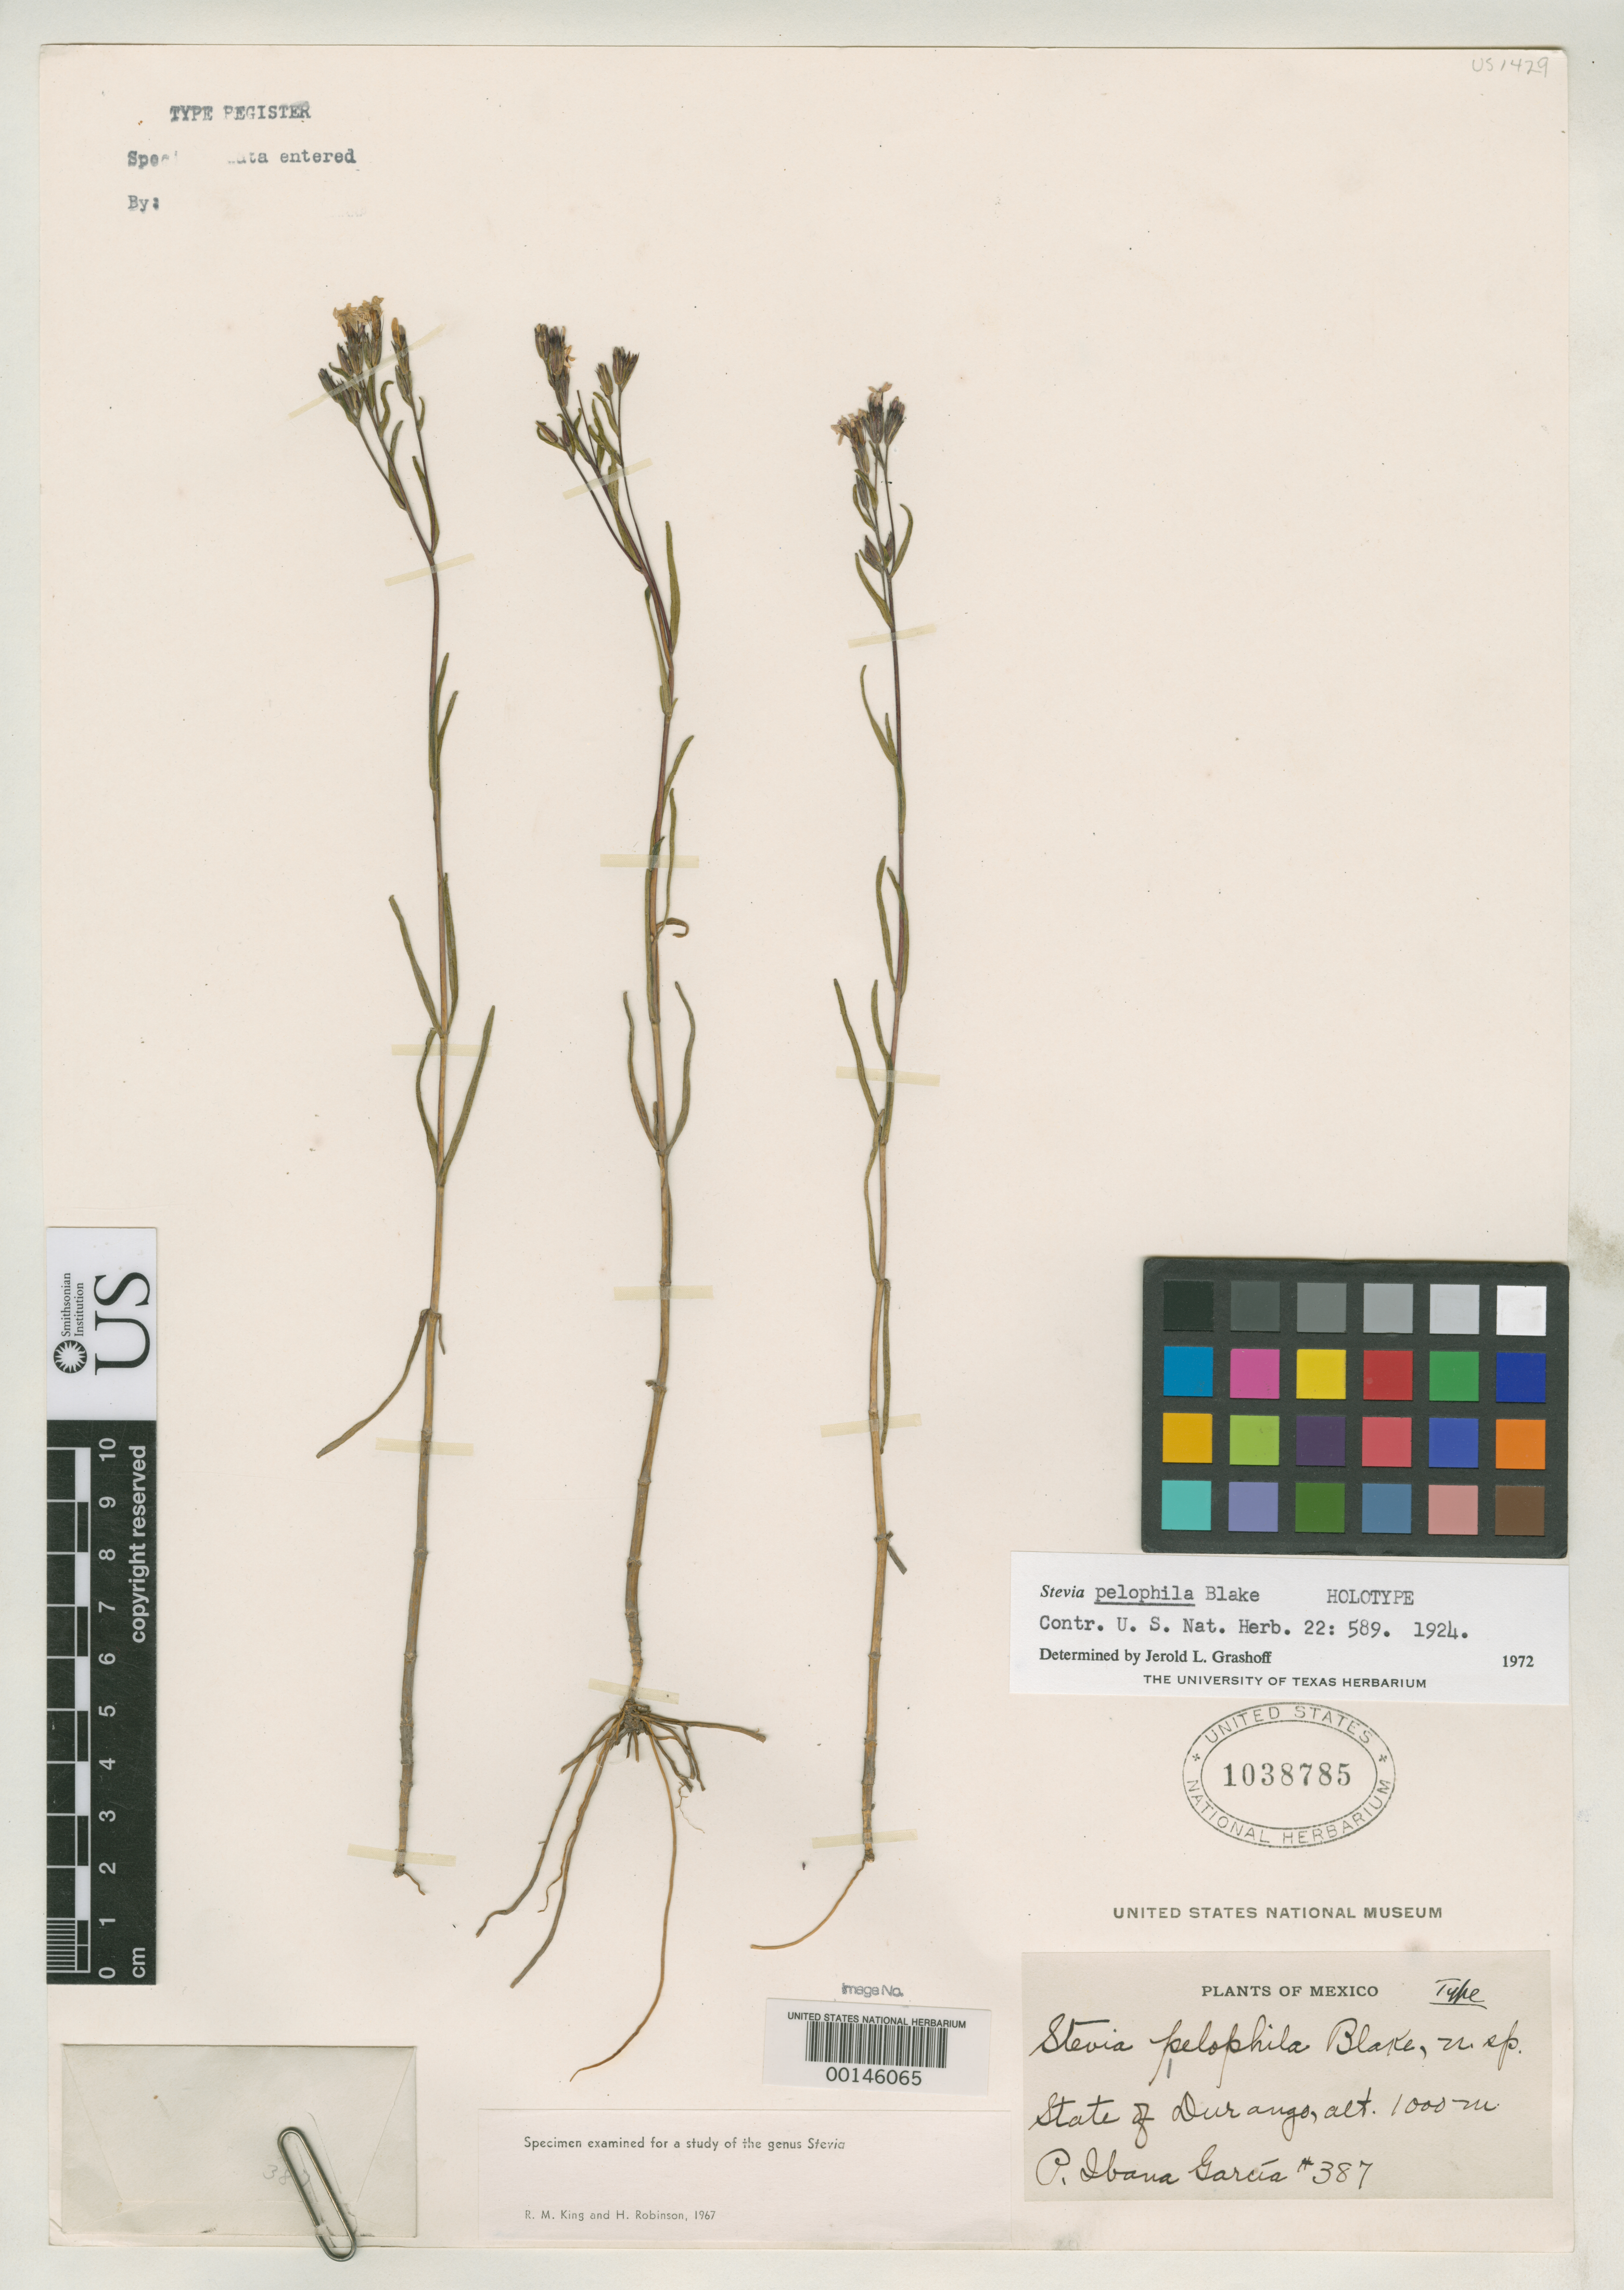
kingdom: Plantae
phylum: Tracheophyta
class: Magnoliopsida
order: Asterales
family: Asteraceae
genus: Stevia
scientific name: Stevia pelophila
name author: S.F. Blake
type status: Holotype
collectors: P. I. Garcia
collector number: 387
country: Mexico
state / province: Durango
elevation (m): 100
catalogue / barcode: US 1038785